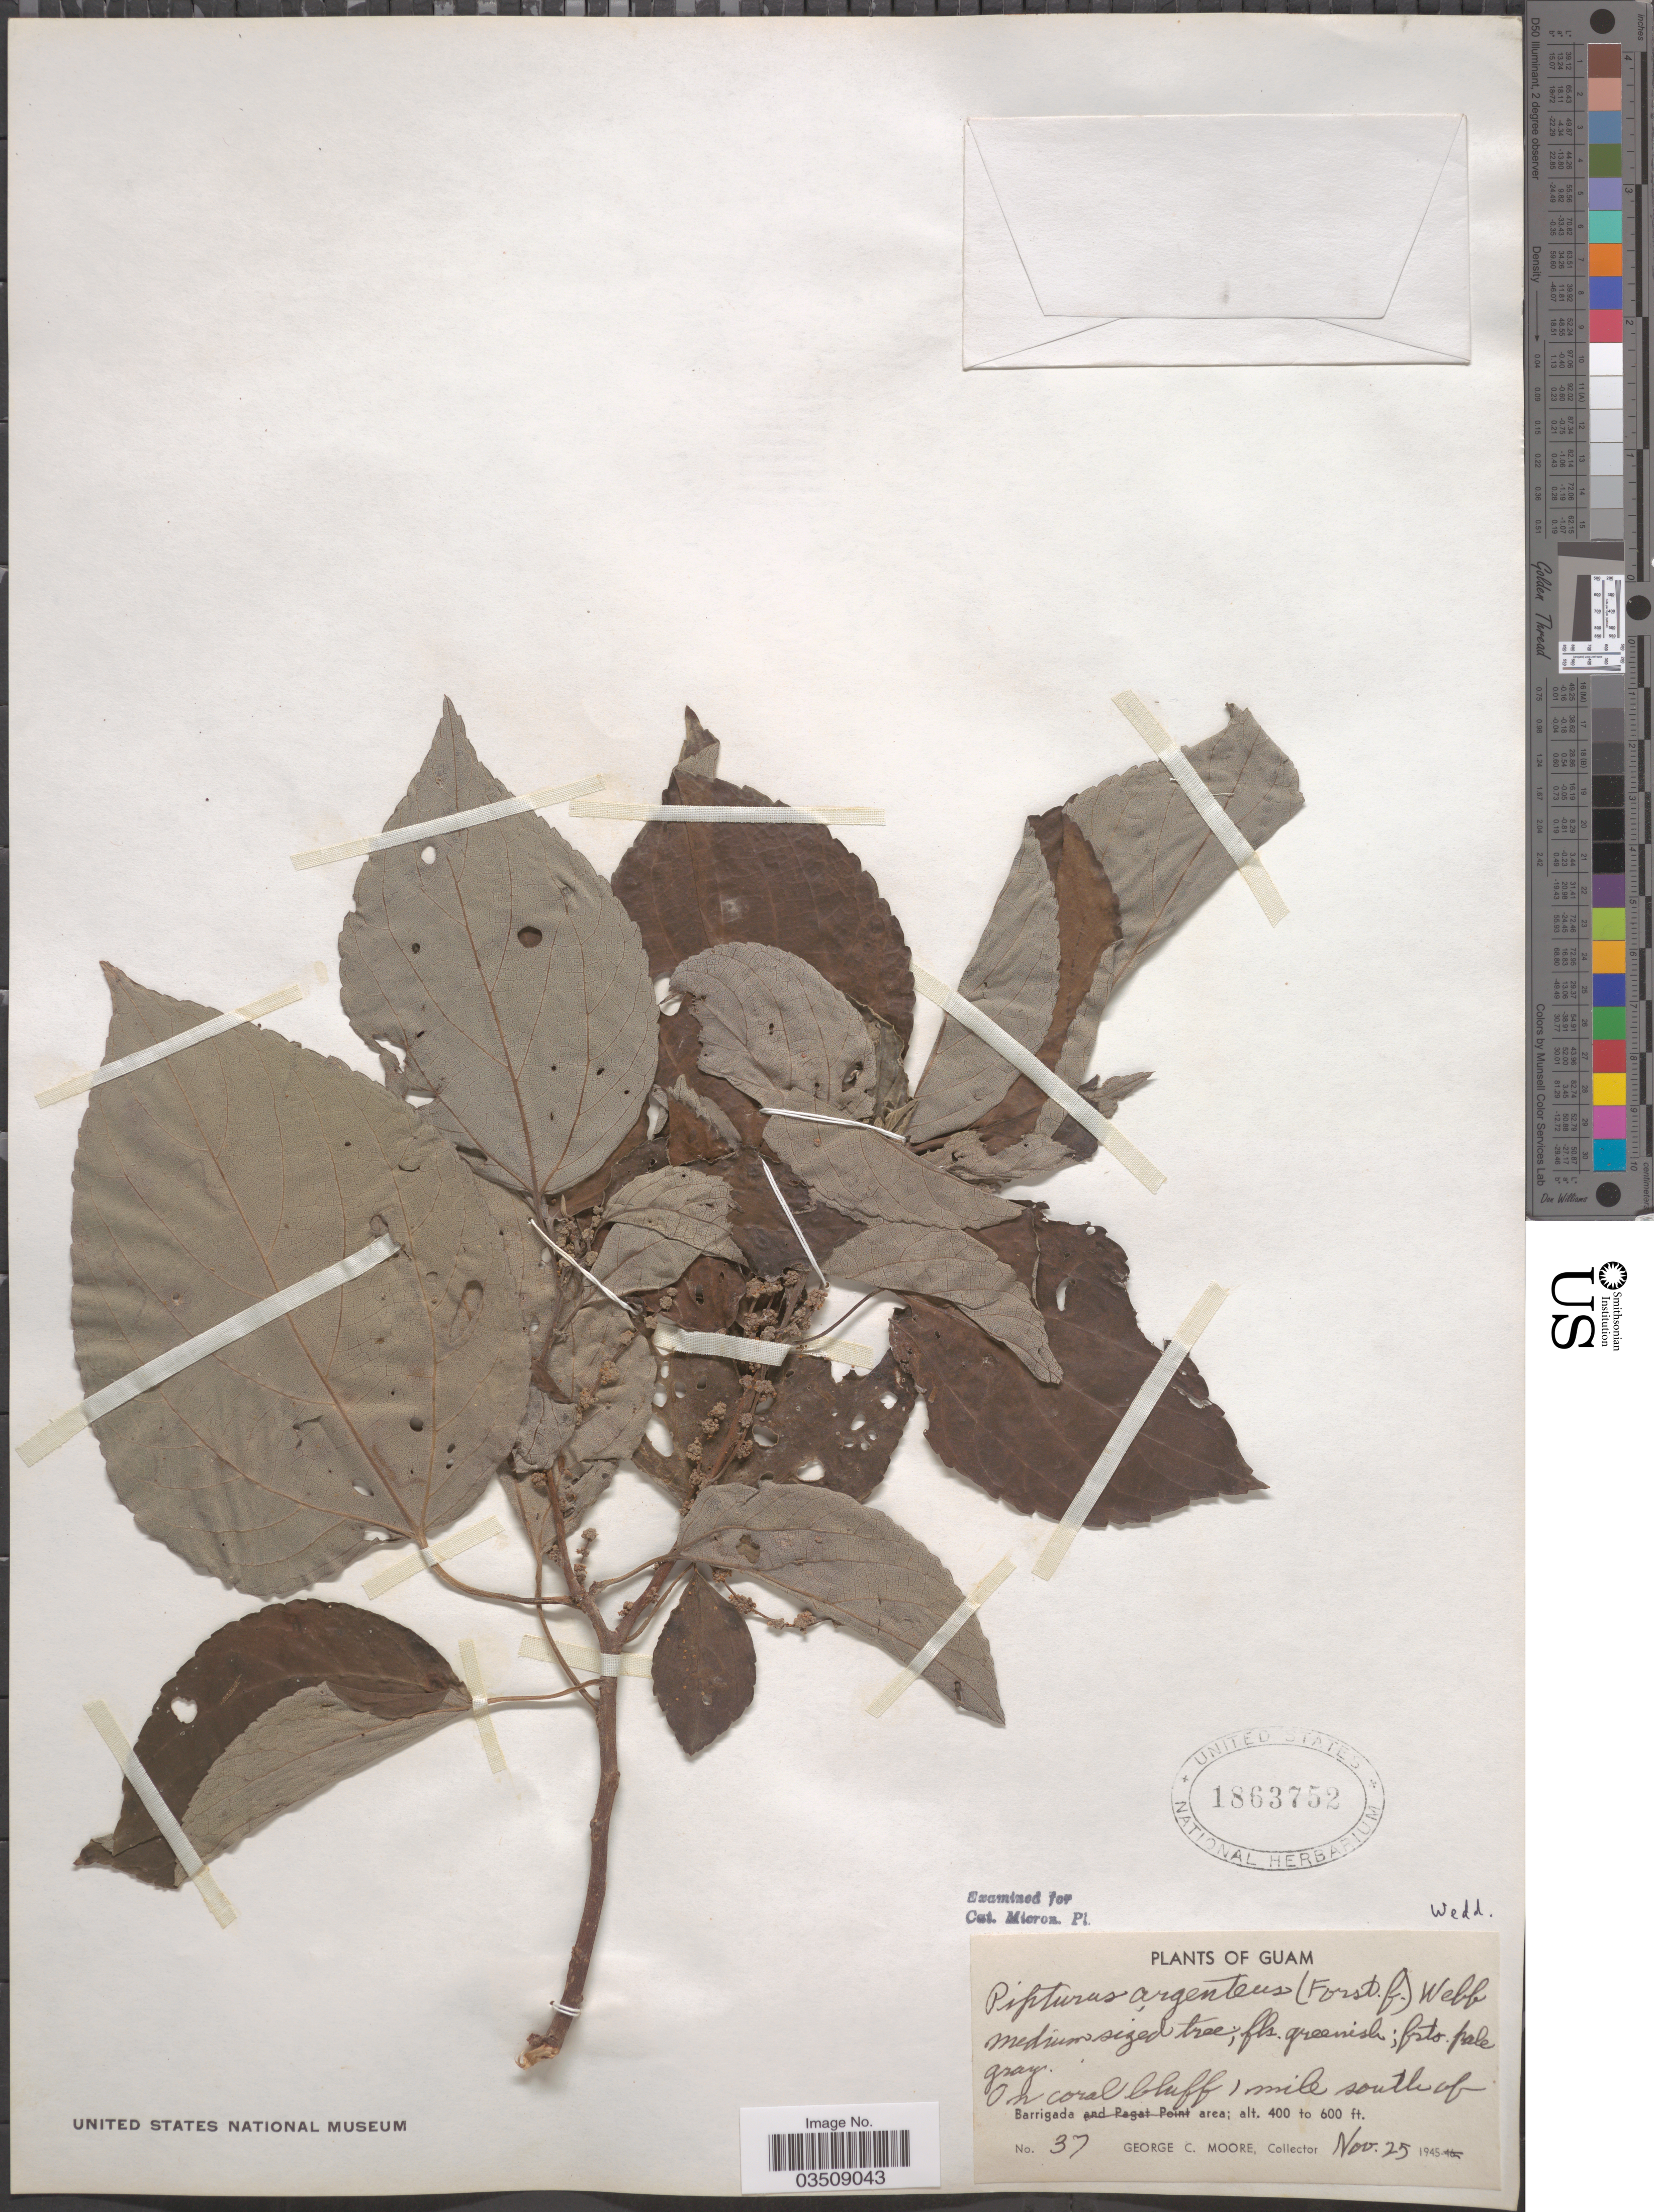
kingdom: Plantae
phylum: Tracheophyta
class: Magnoliopsida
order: Rosales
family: Urticaceae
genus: Pipturus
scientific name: Pipturus argenteus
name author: (G. Forst.) Wedd.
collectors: G. C. Moore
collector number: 37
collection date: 1945-11-25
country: Guam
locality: On coral bluff 1 mile south of Barrigada.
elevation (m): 122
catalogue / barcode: US 1863752